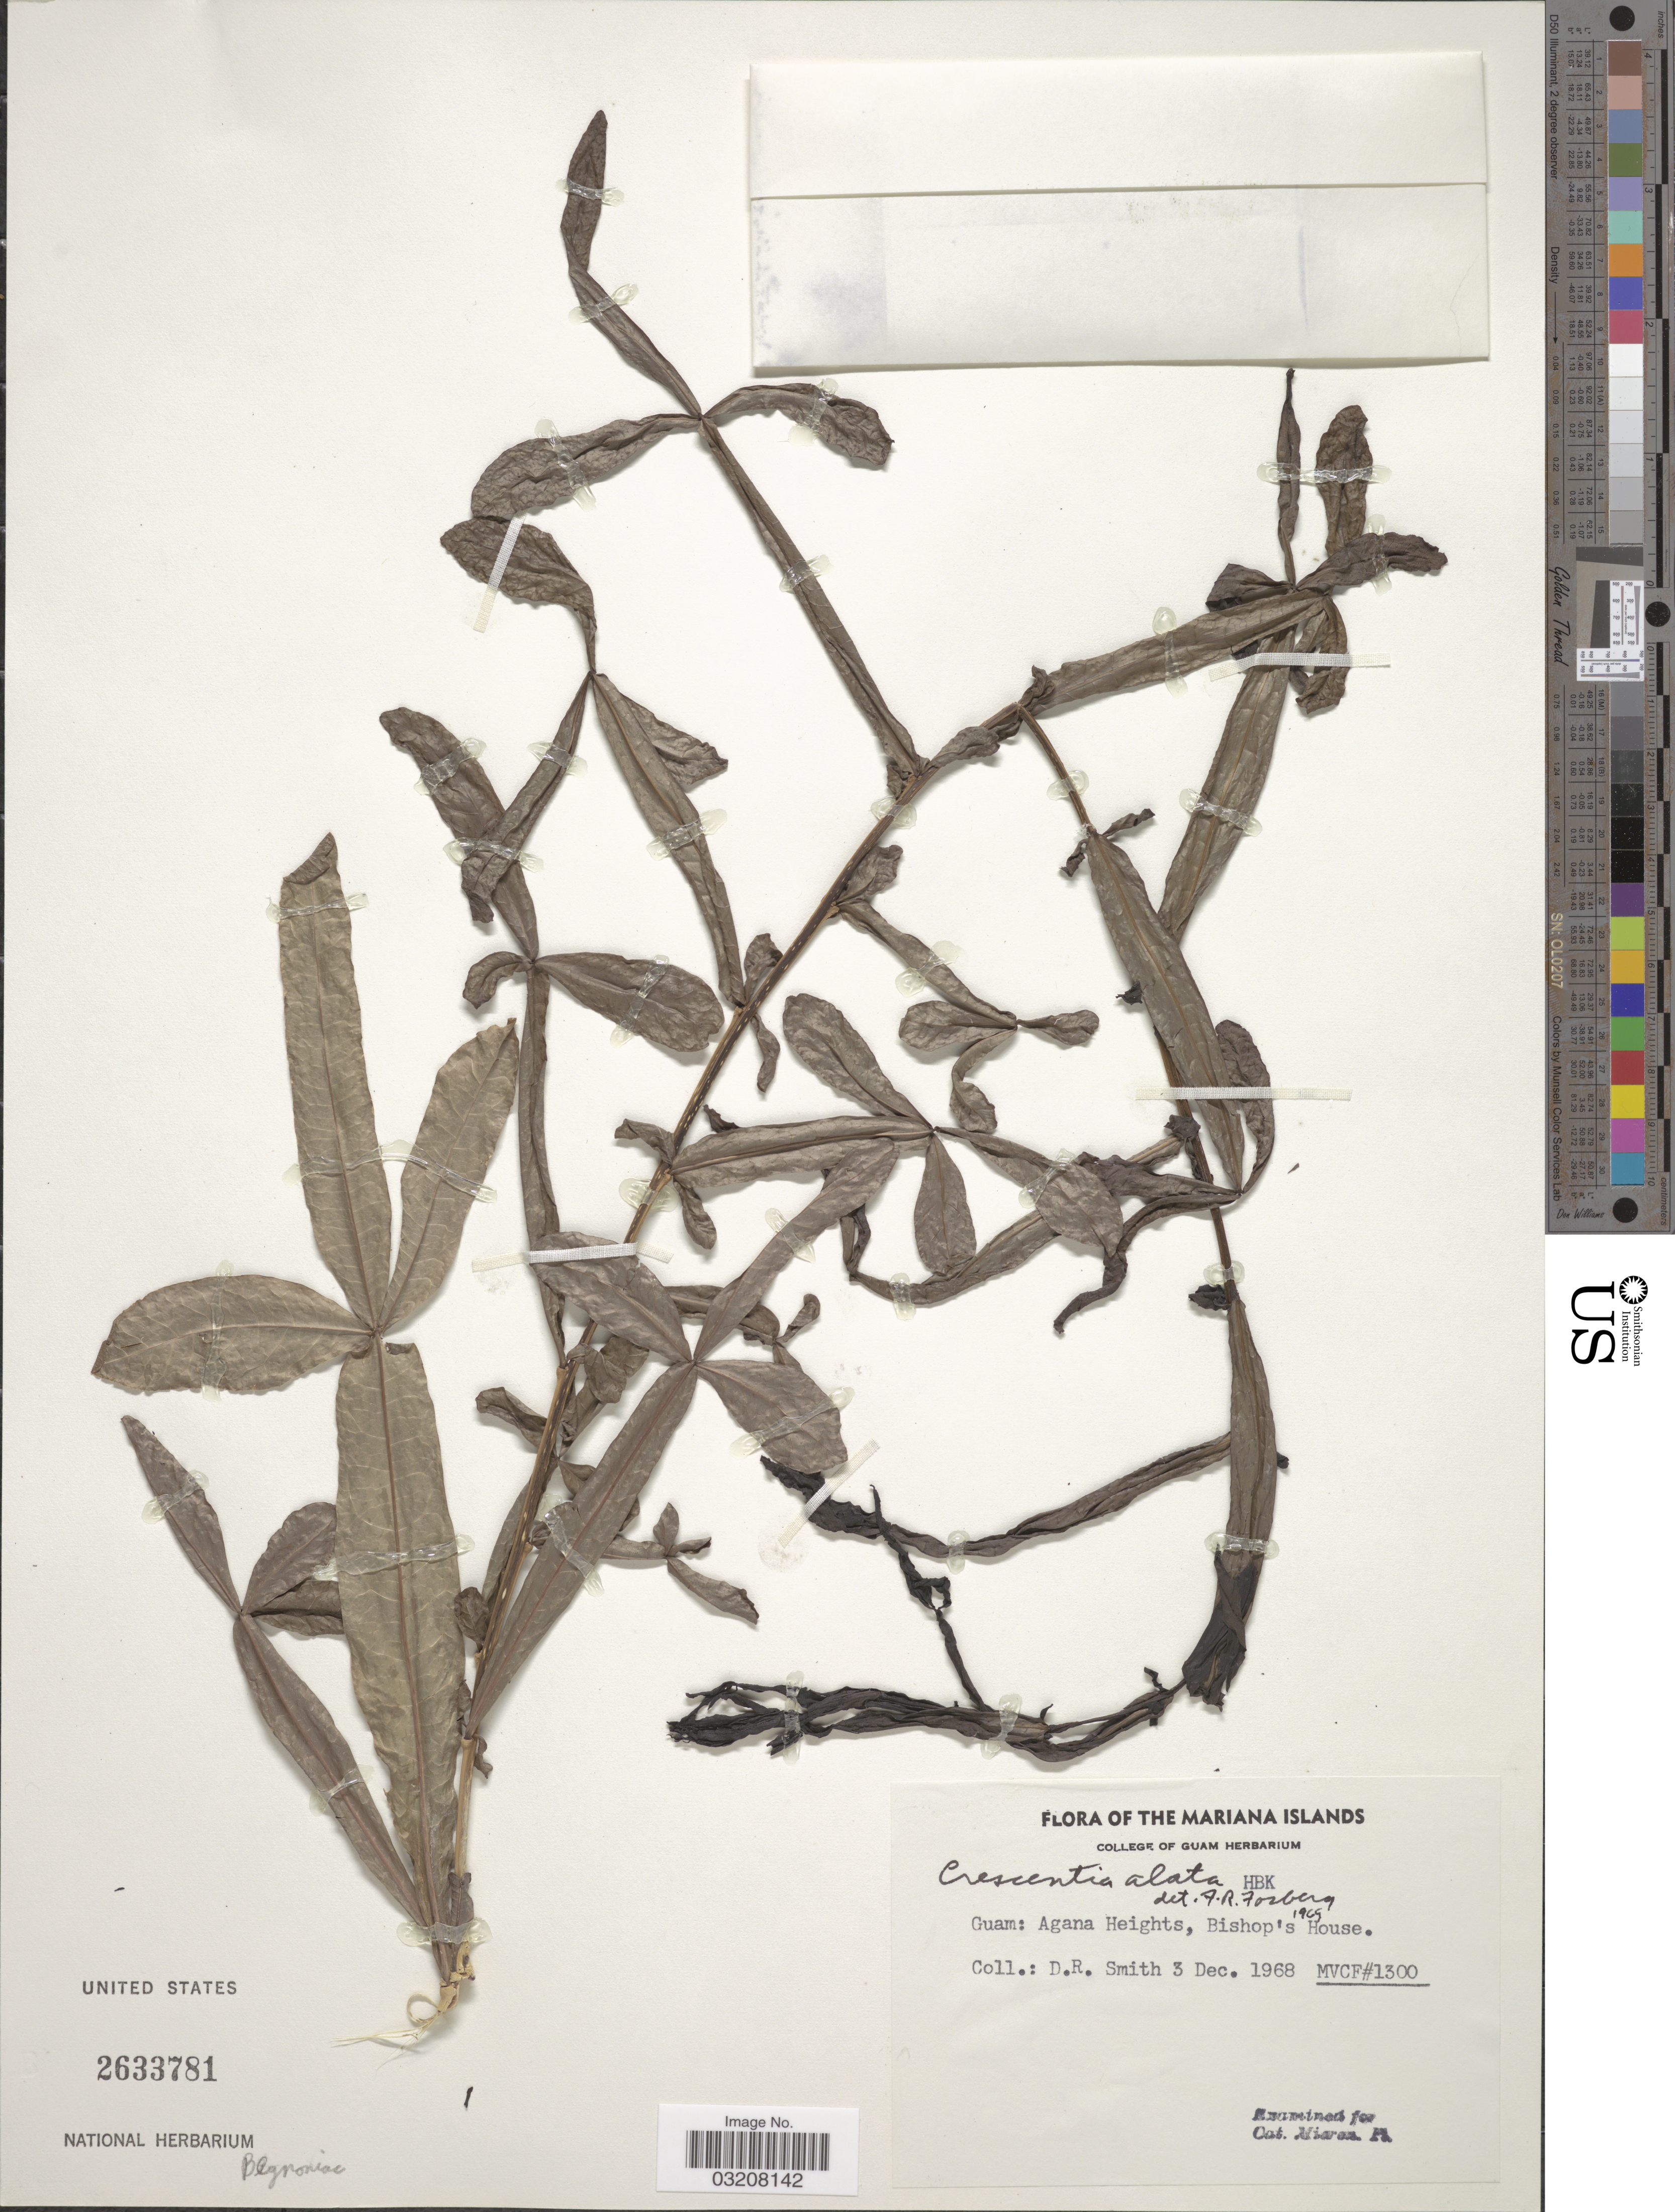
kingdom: Plantae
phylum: Tracheophyta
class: Magnoliopsida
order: Lamiales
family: Bignoniaceae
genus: Crescentia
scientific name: Crescentia alata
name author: Kunth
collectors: D. R. Smith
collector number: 1300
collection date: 1968-12-03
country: Guam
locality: The Mariana Islands. Agana Heights, Bishop's House.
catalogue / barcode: US 2633781